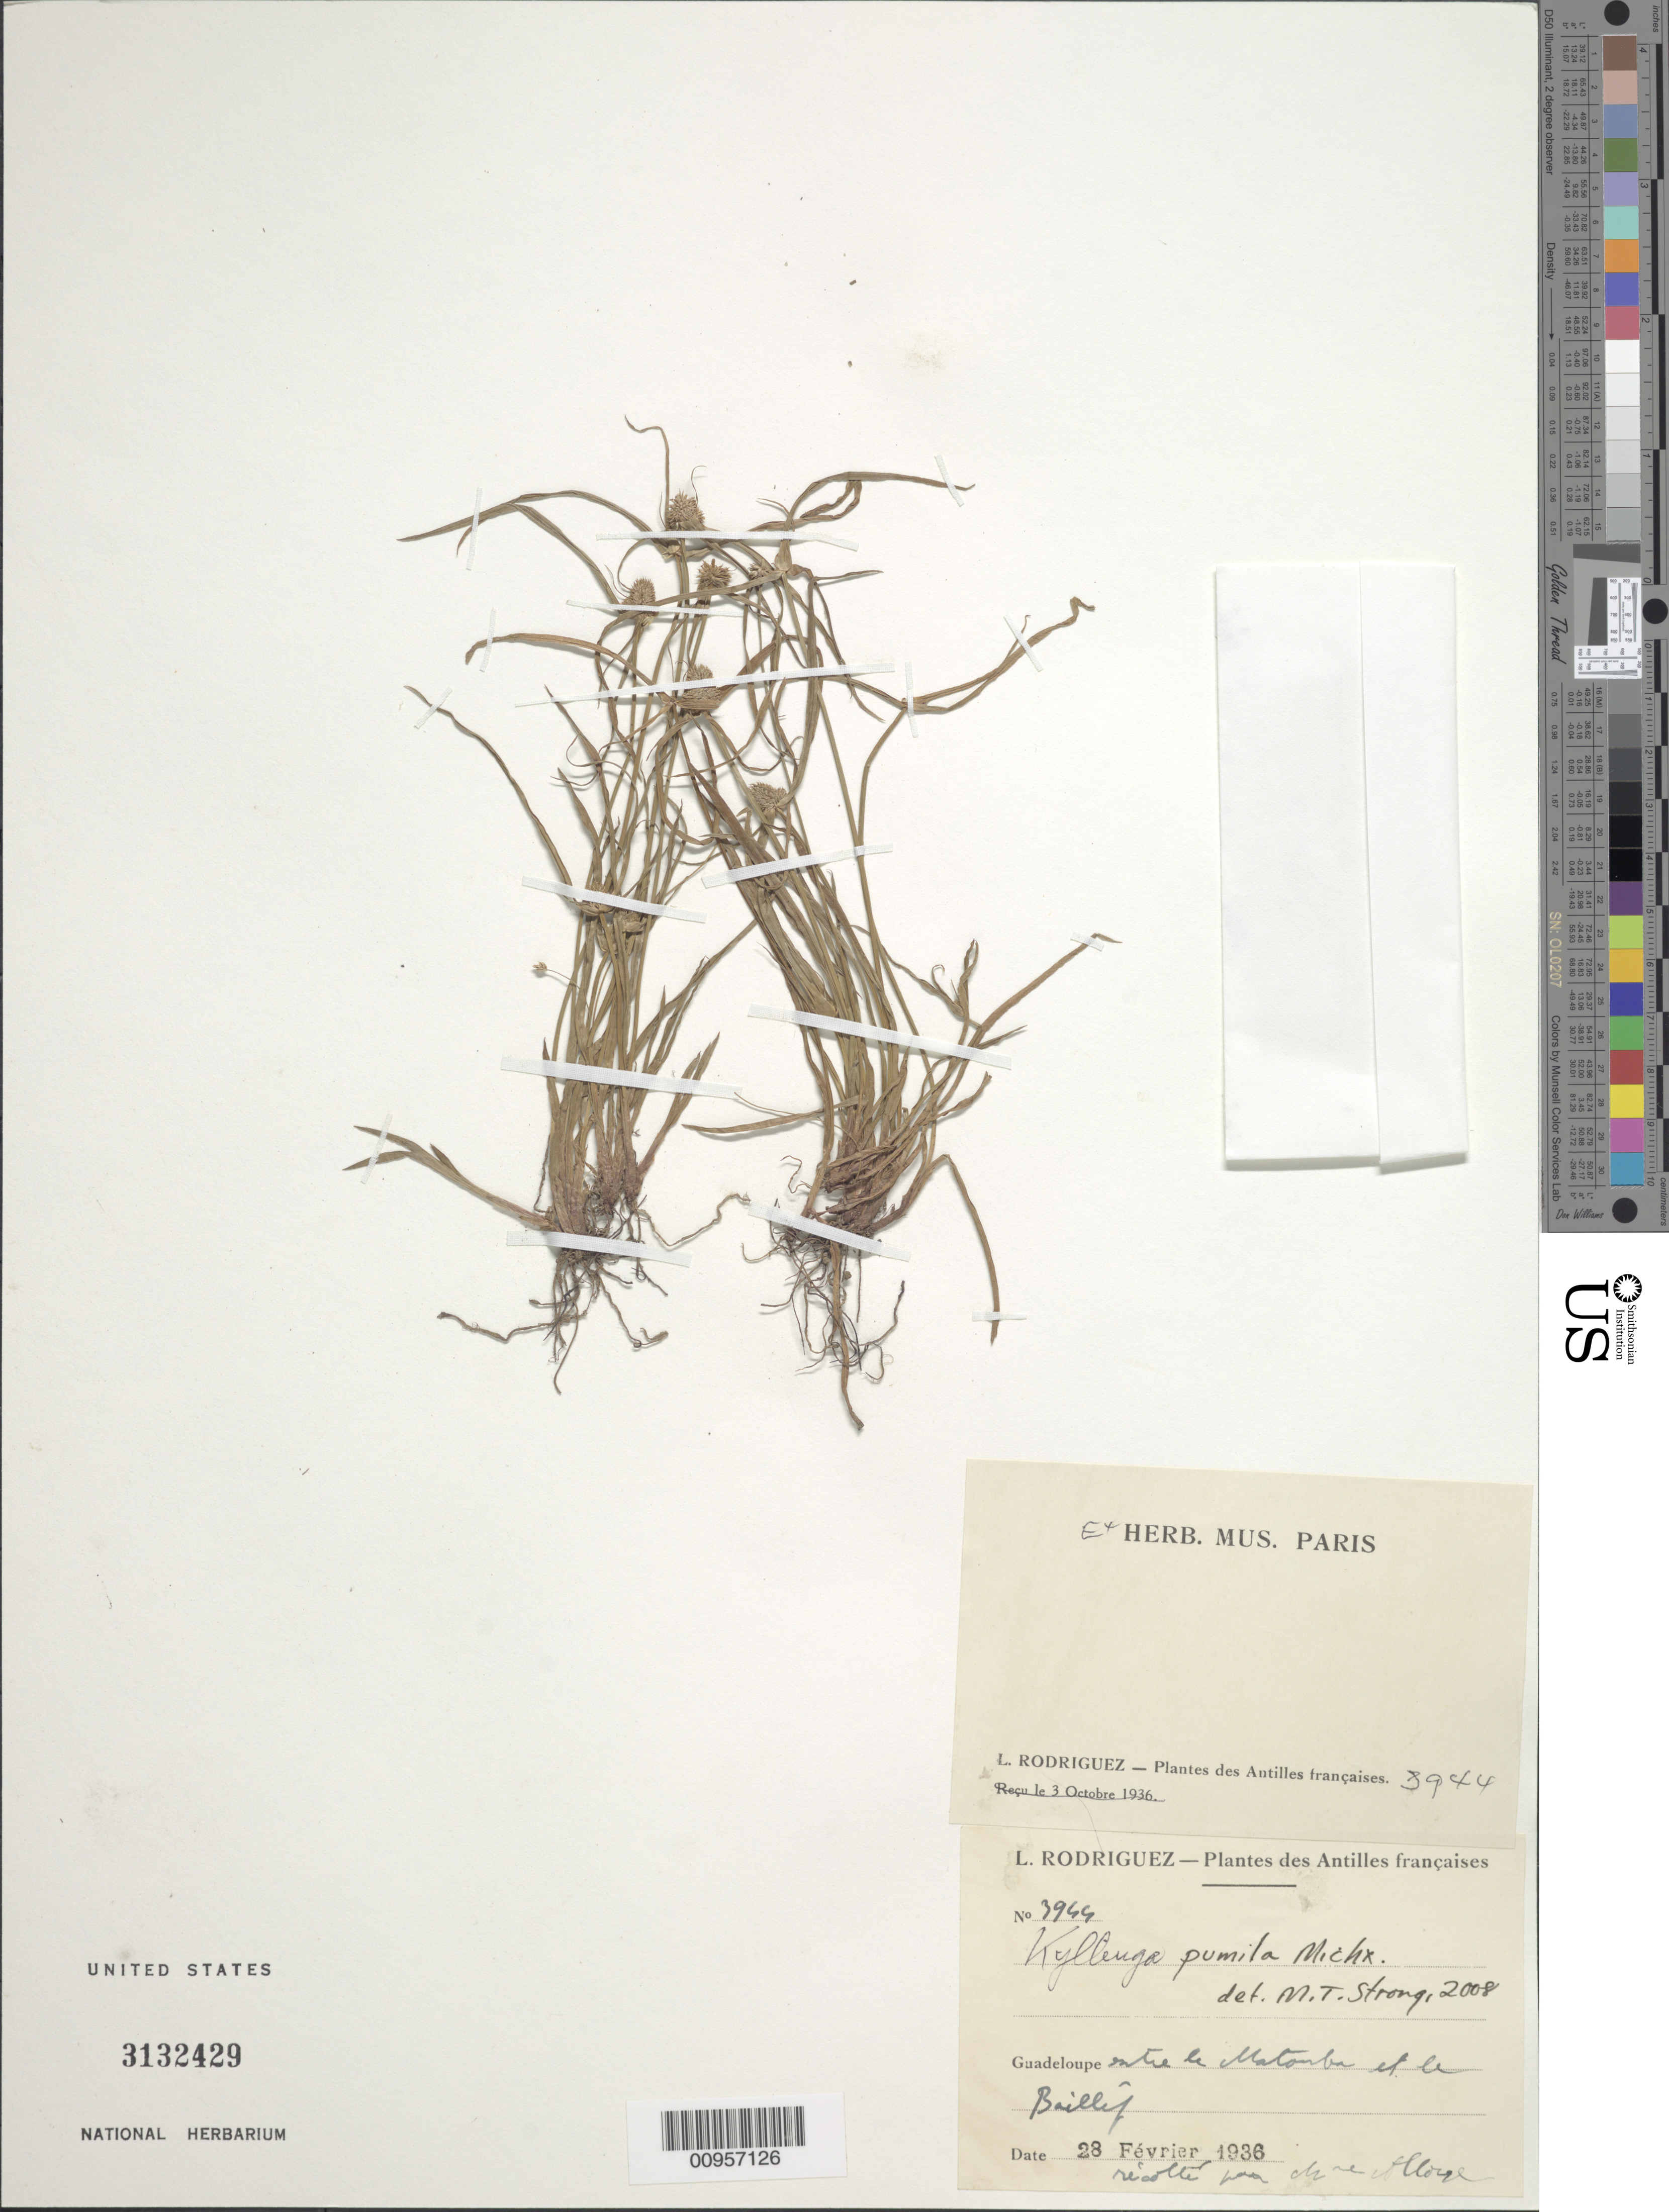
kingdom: Plantae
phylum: Tracheophyta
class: Liliopsida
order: Poales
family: Cyperaceae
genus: Cyperus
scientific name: Cyperus hortensis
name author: (Salzm. ex Steud.) Dorr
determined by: Strong, Mark T., (BOT), Smithsonian Institution - National Museum of Natural History (UNITED STATES)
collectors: L. Rodriguez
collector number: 3944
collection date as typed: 28 Feb 1936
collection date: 1936-02-28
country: Guadeloupe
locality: Entre le Matouba et le Baillif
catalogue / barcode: US 3132429